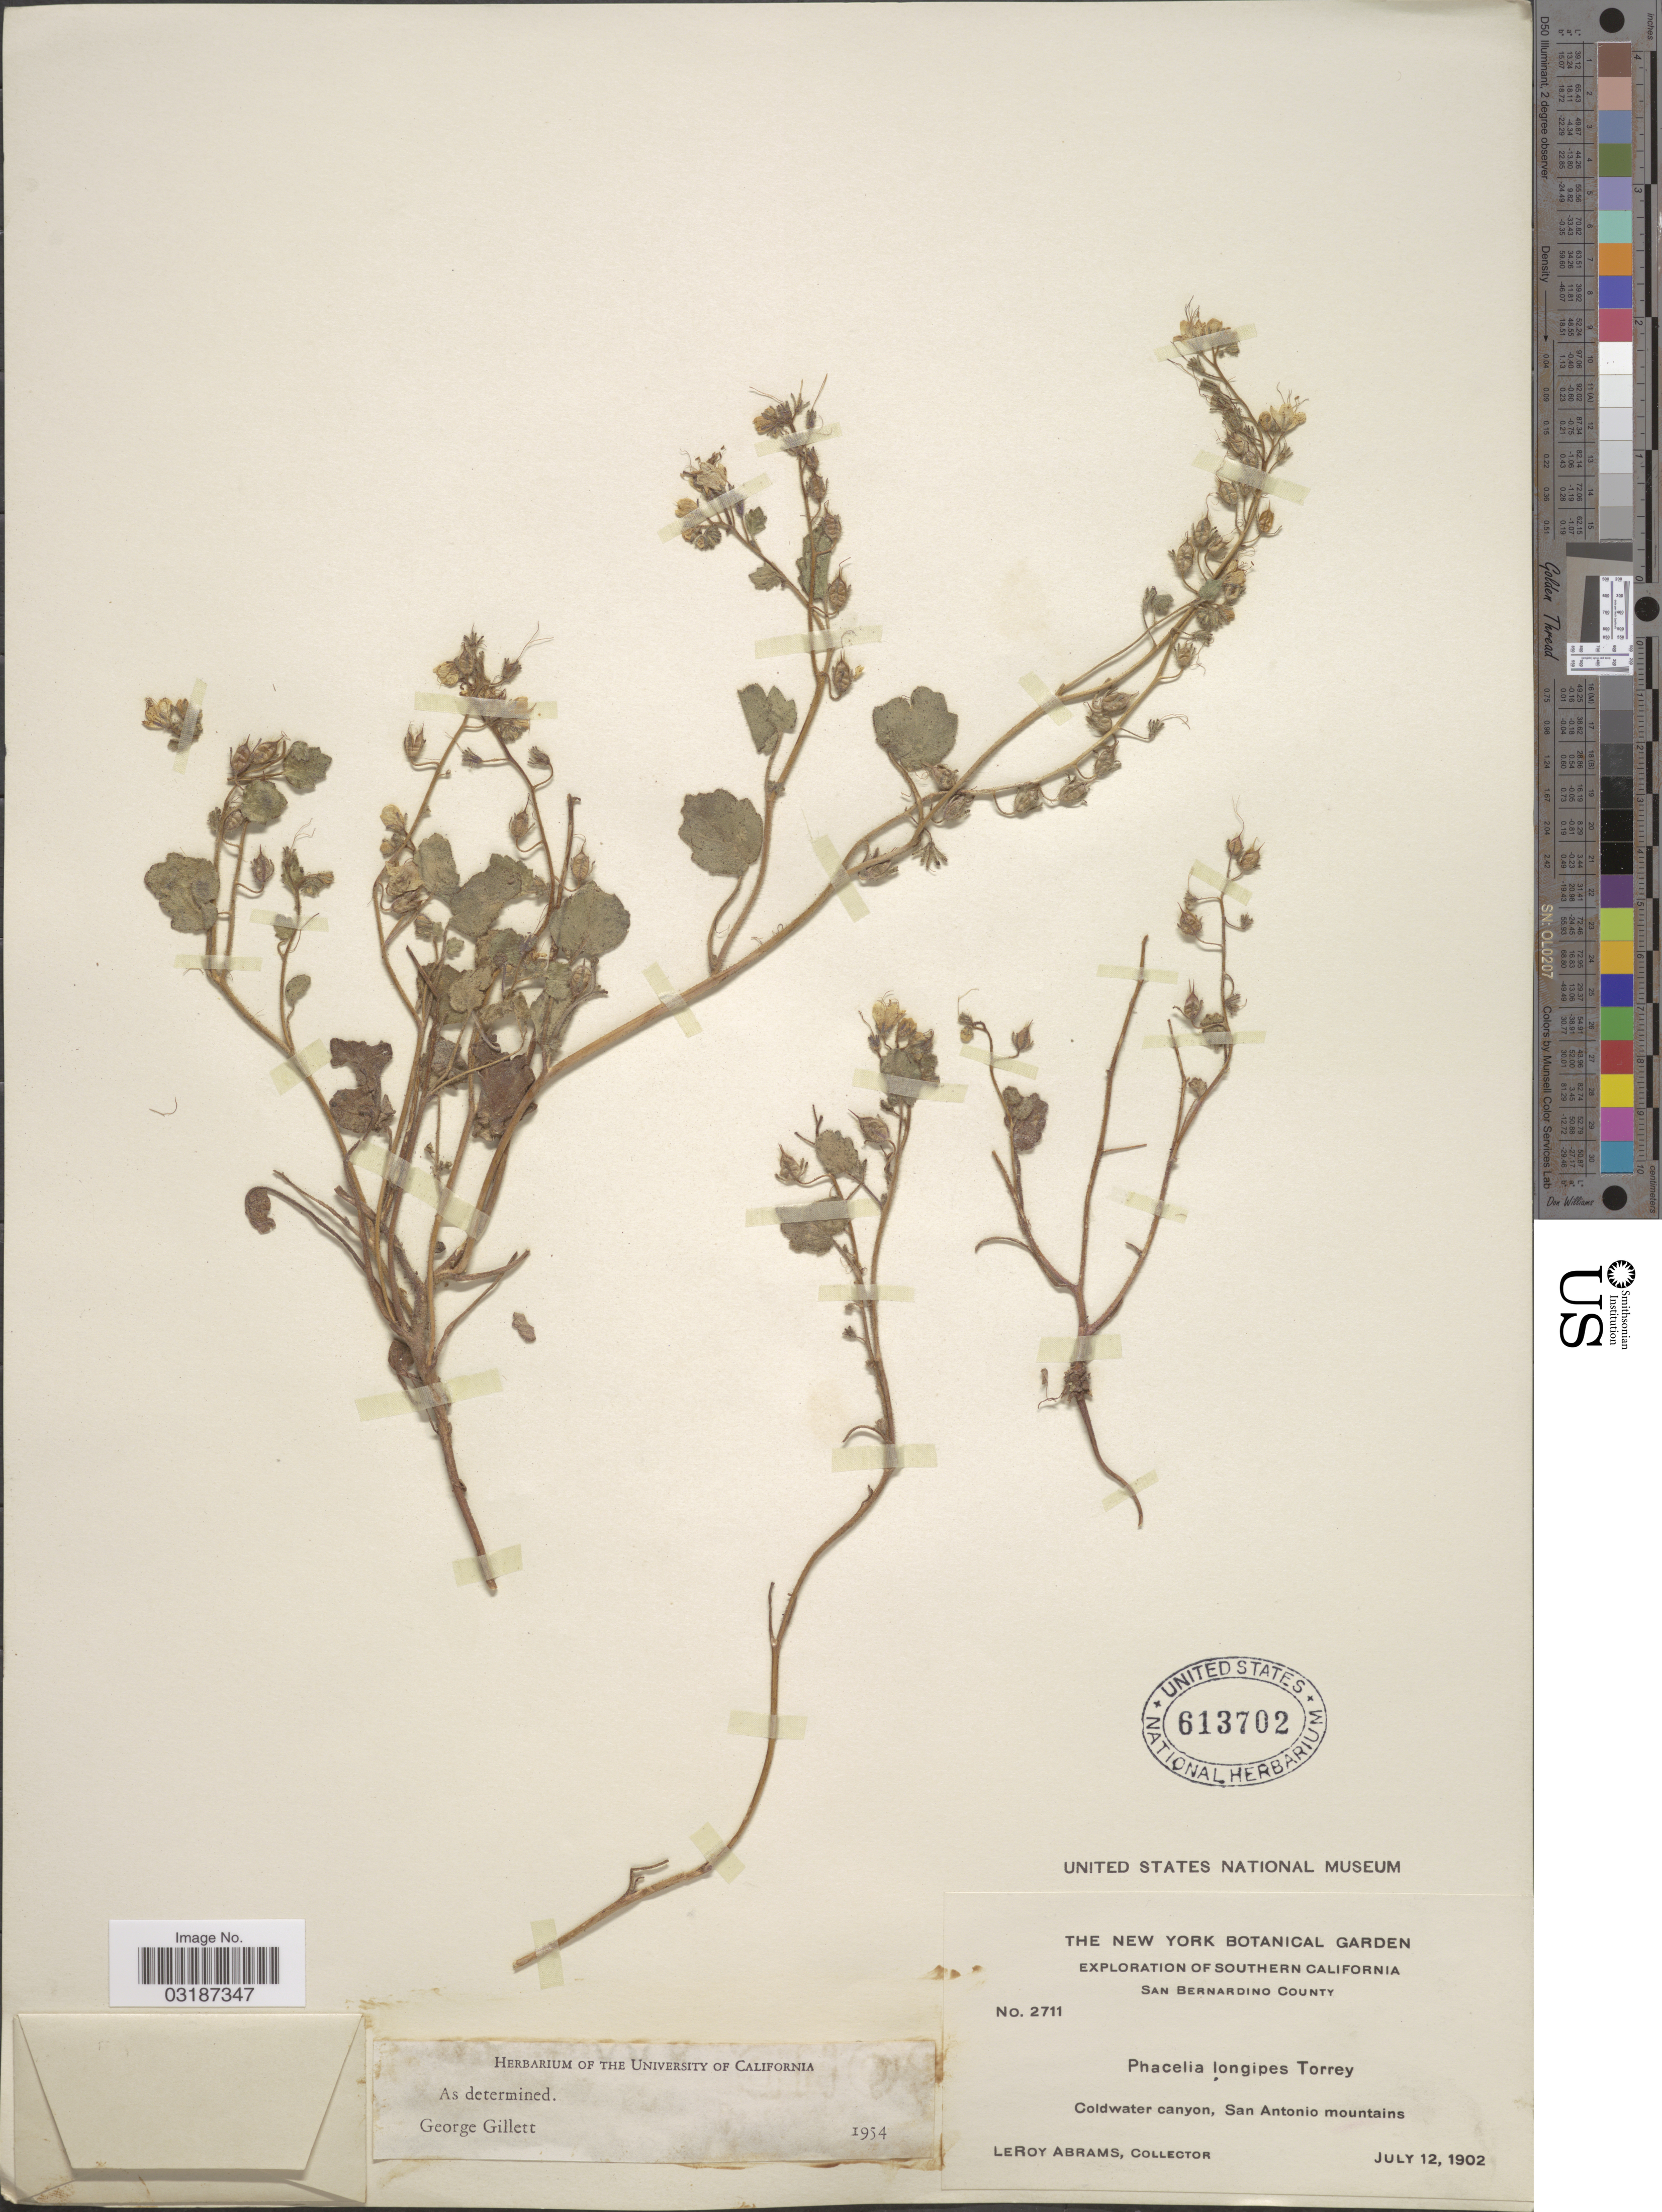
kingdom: Plantae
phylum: Tracheophyta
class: Magnoliopsida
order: Boraginales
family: Hydrophyllaceae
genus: Phacelia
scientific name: Phacelia longipes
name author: Torr. ex A. Gray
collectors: L. Abrams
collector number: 2711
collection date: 1902-07-12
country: United States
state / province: California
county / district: San Bernardino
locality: Southern California. San Bernardino County. Coldwater canyon, San Antonio mountains.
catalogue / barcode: US 613702